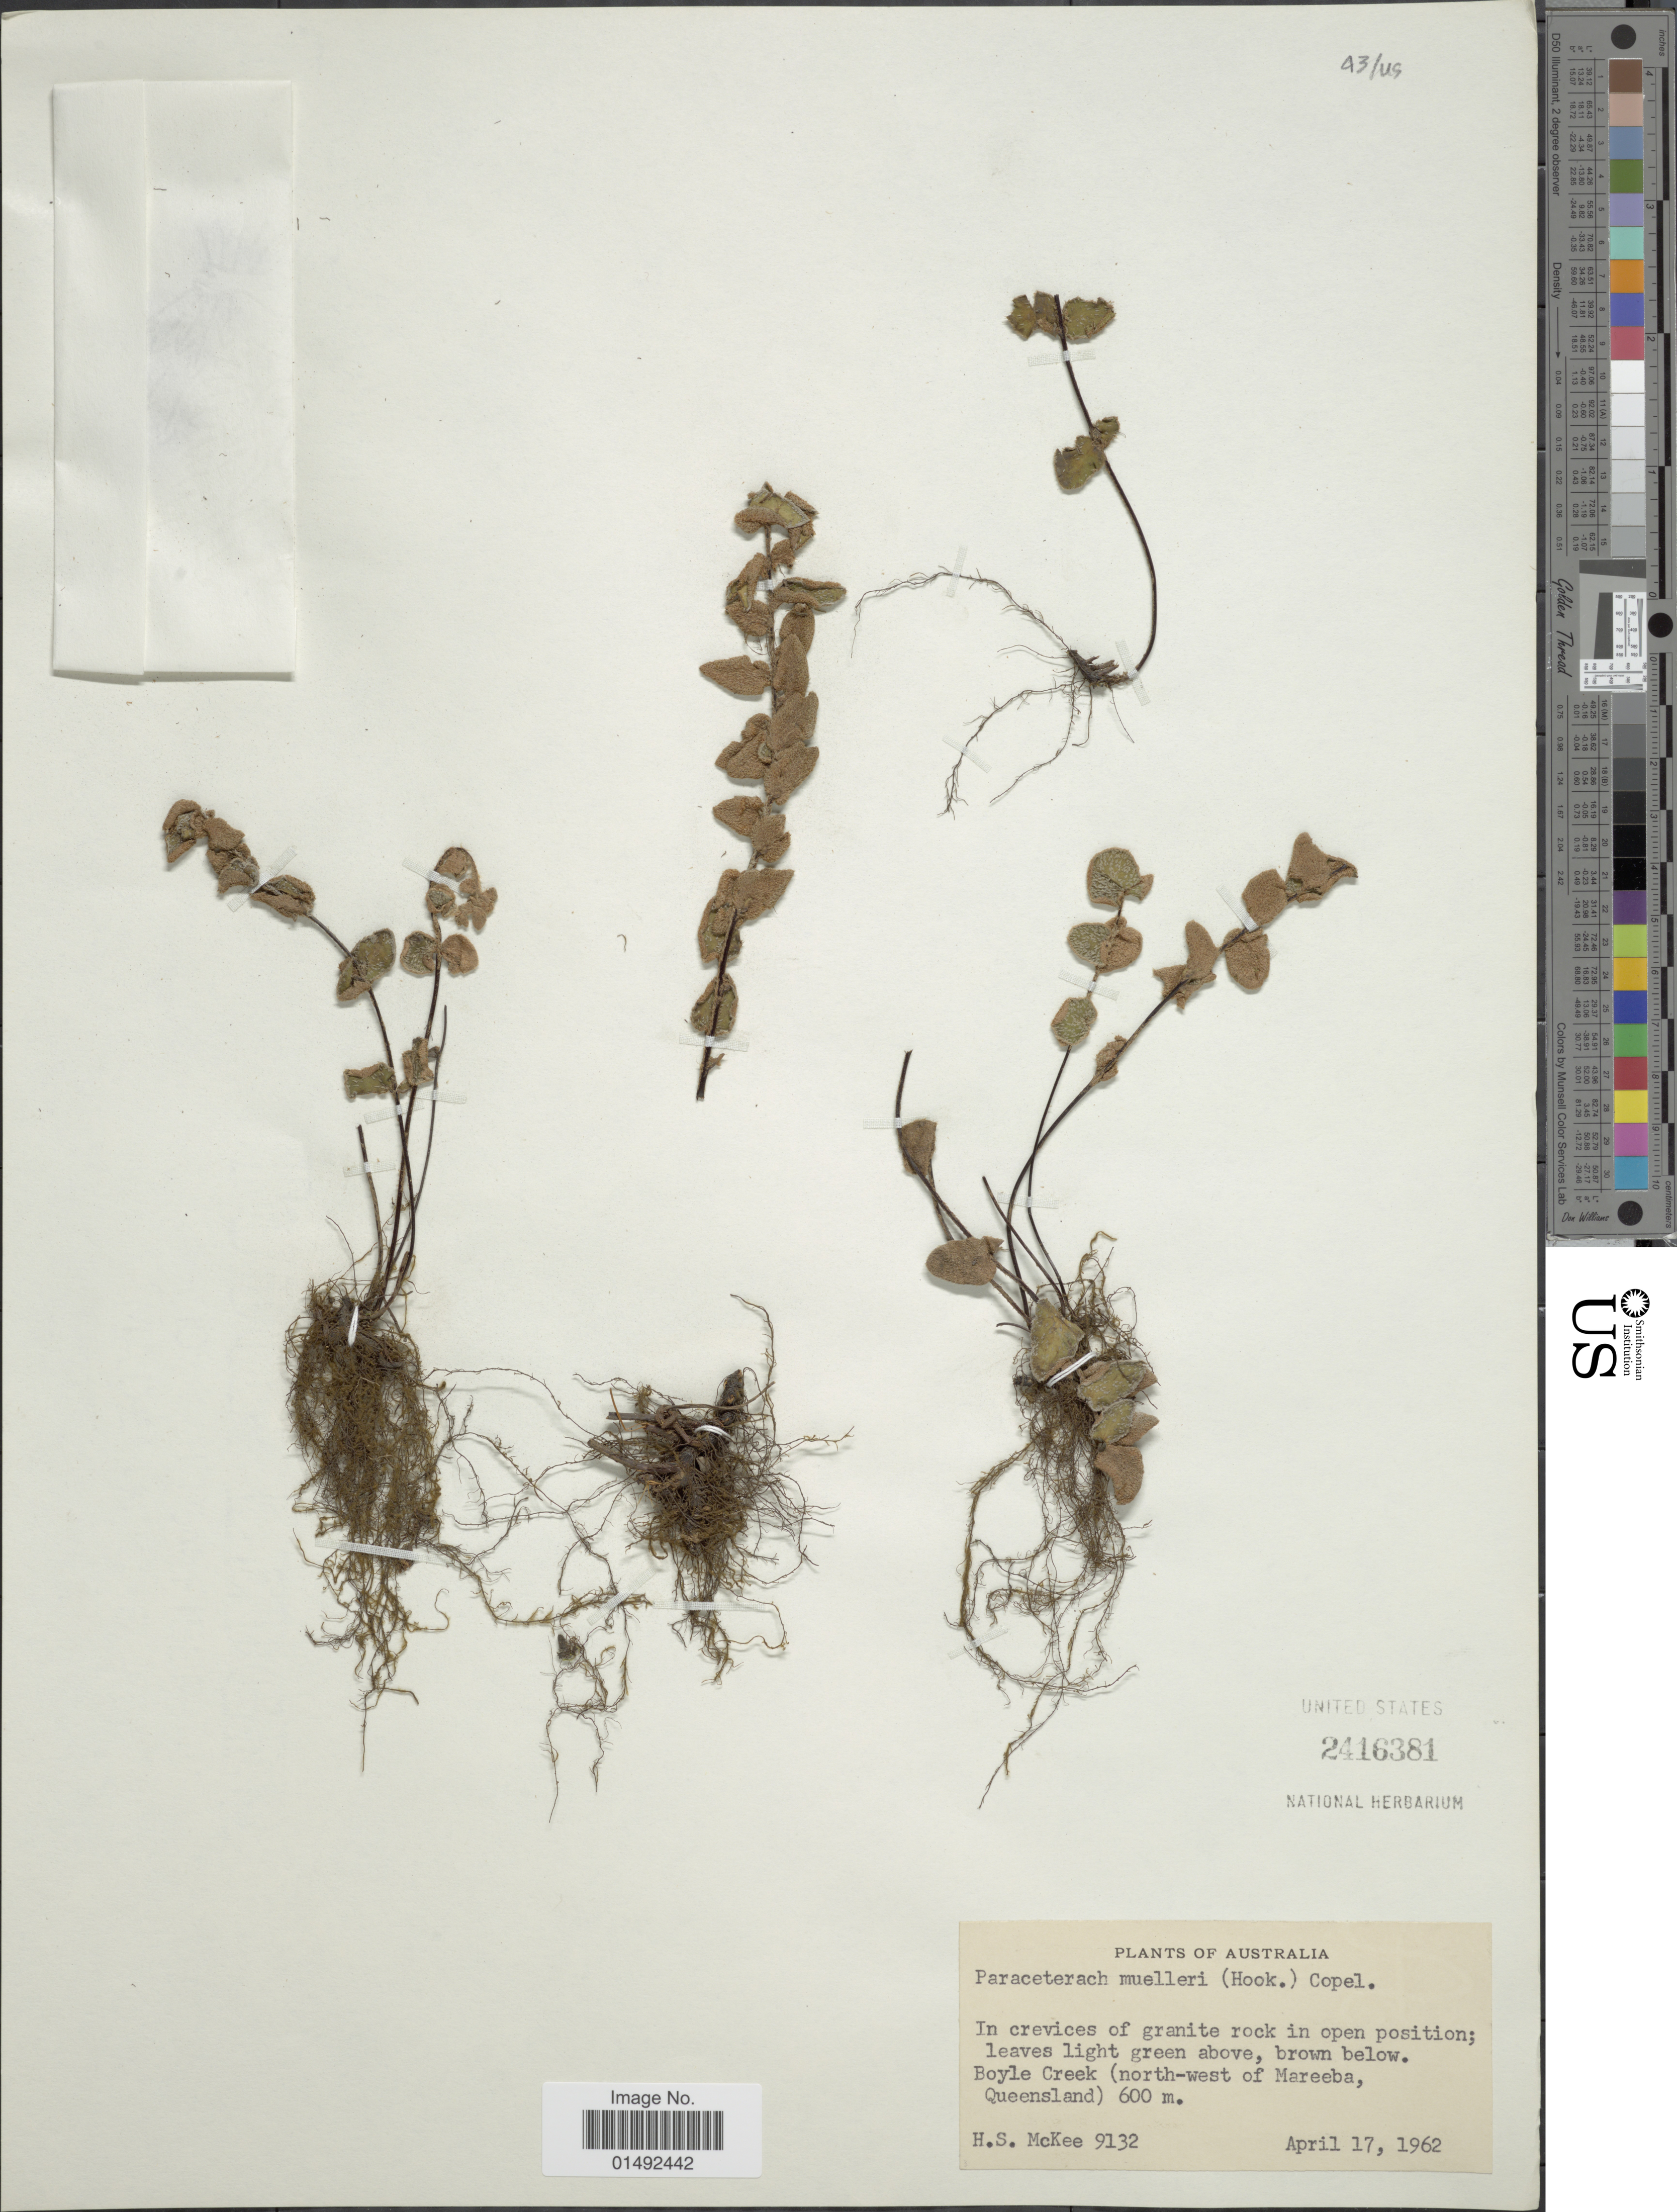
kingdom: Plantae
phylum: Tracheophyta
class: Polypodiopsida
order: Polypodiales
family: Pteridaceae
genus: Pellaea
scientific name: Pellaea muelleri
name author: (Hook.) A. R. Field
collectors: H. S. McKee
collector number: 9132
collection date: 1962-04-17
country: Australia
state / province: Queensland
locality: Boyle Creek (north-west of Mareeba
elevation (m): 600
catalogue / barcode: US 2416381